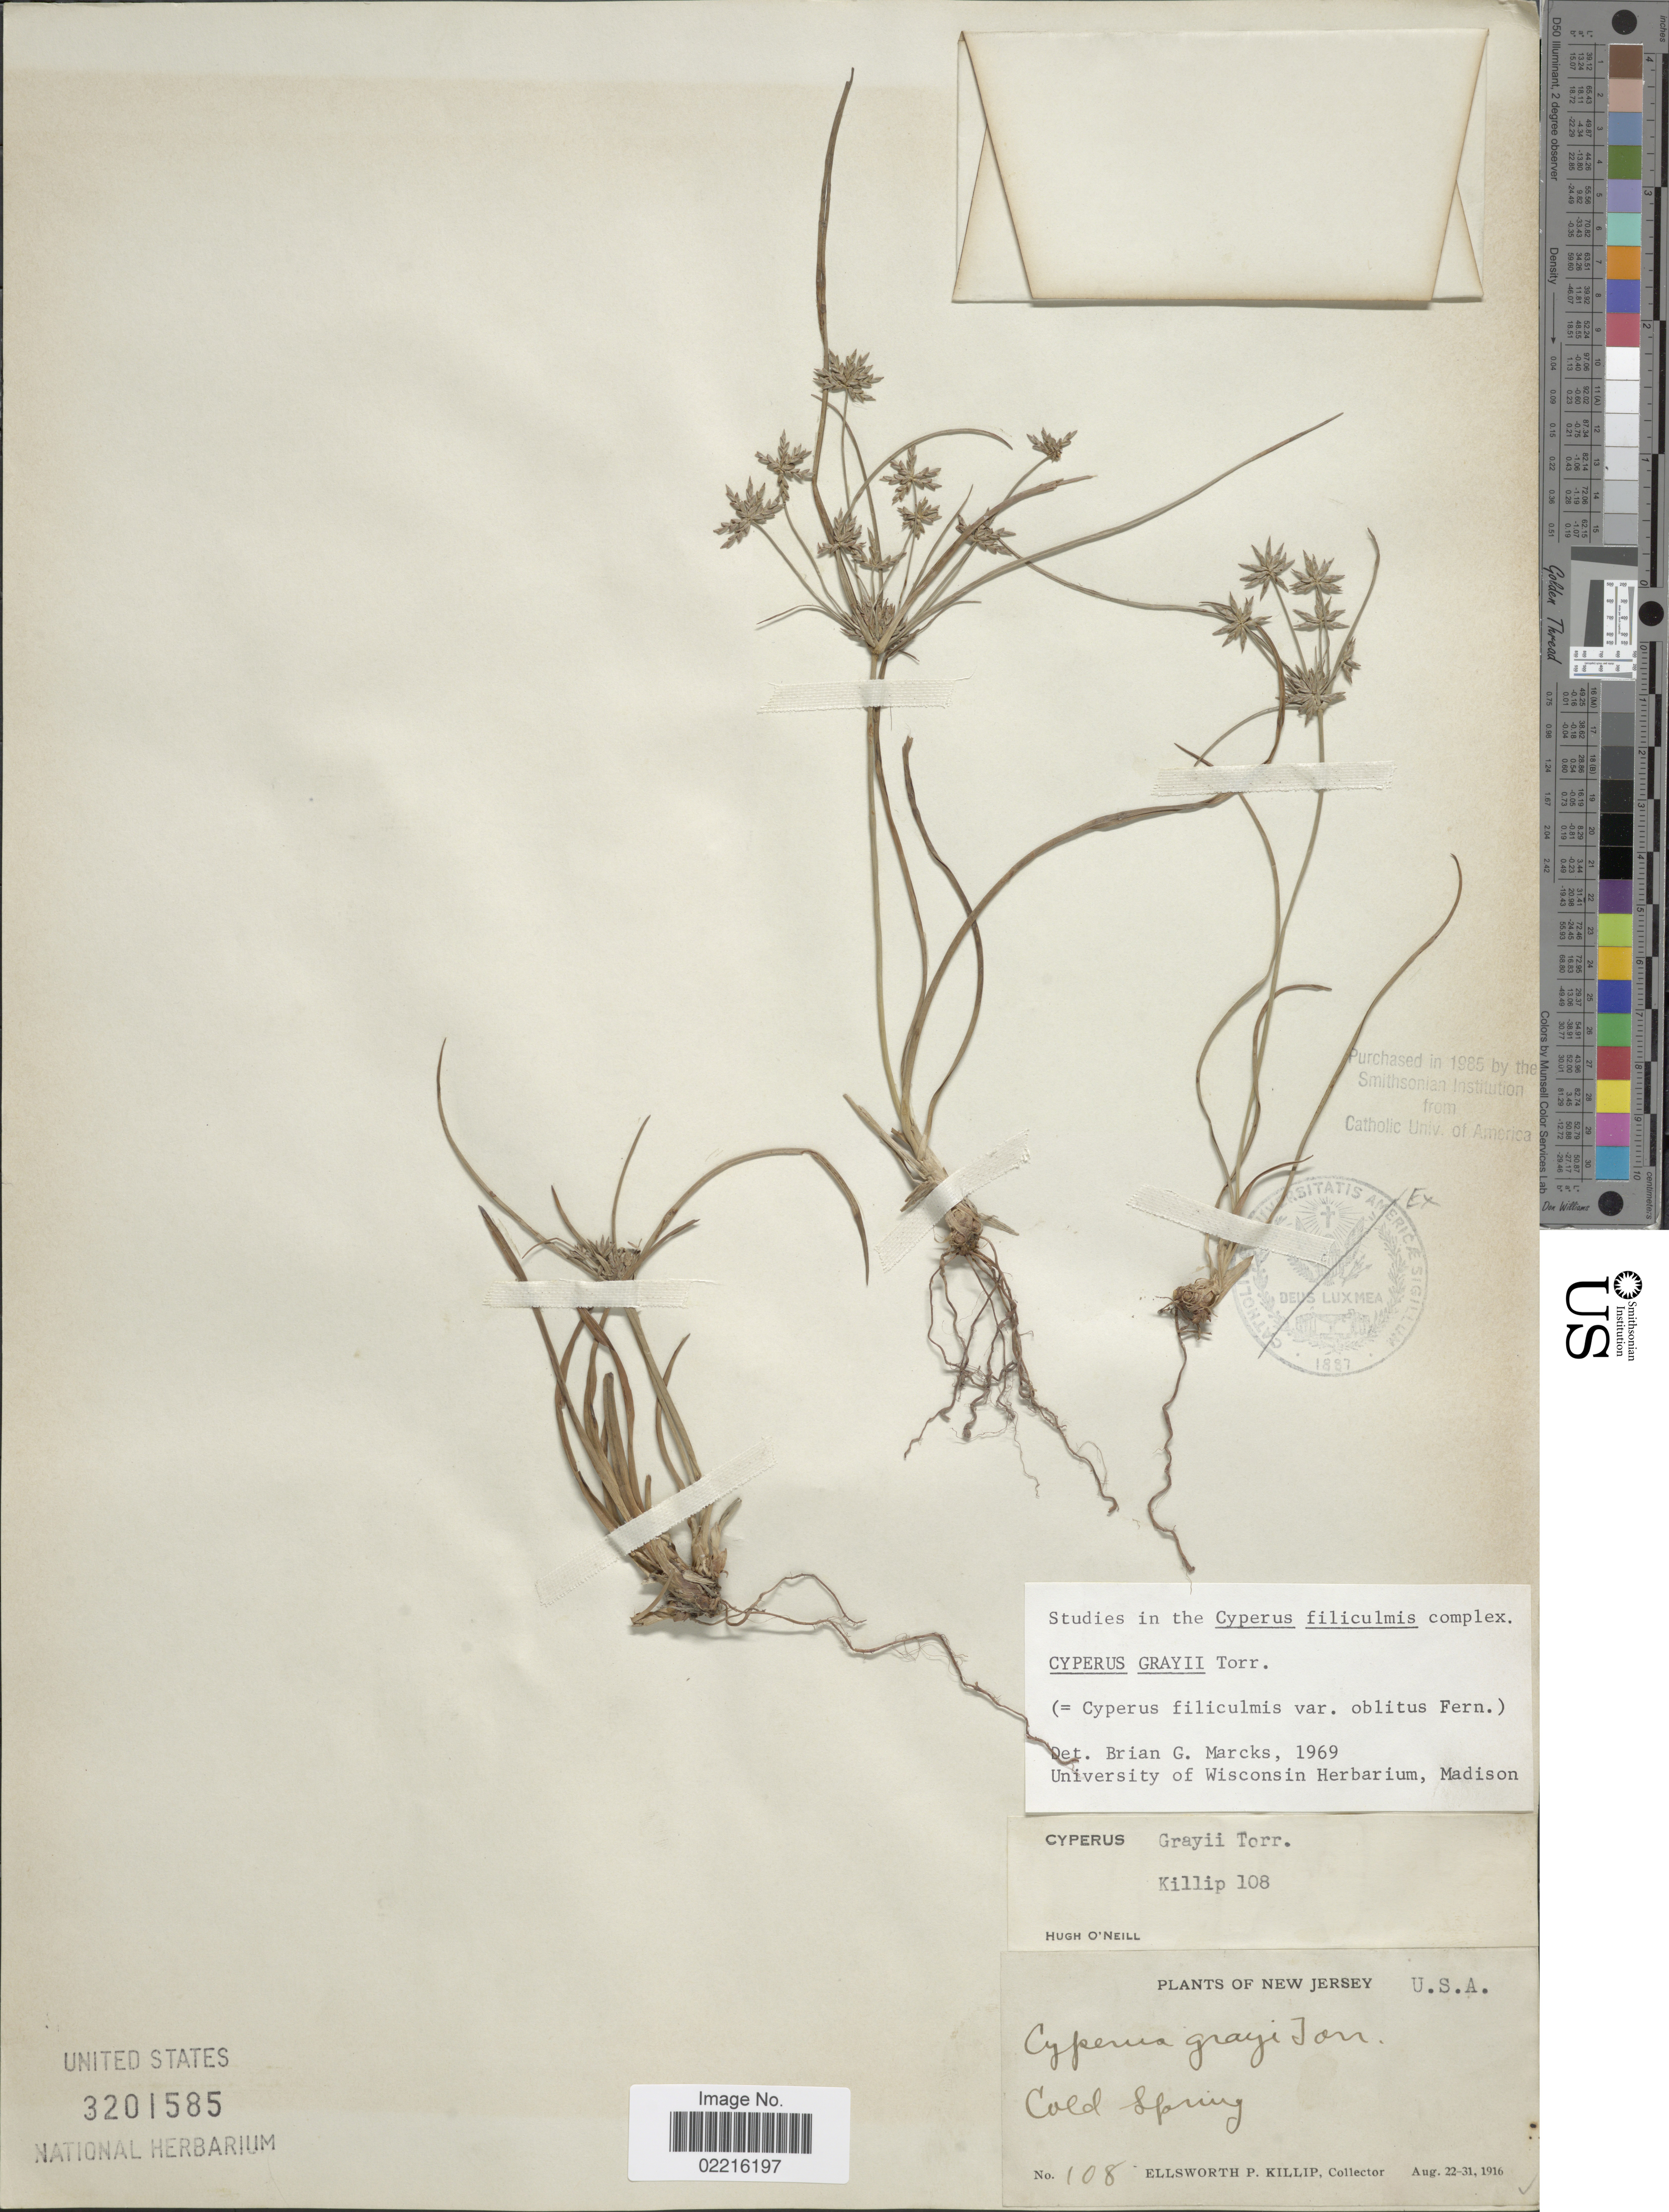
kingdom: Plantae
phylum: Tracheophyta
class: Liliopsida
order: Poales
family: Cyperaceae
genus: Cyperus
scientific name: Cyperus grayi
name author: Torr.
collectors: E. P. Killip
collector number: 108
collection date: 1916-08-22/1916-08-31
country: United States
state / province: New Jersey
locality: Cold Spring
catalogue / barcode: US 3201585